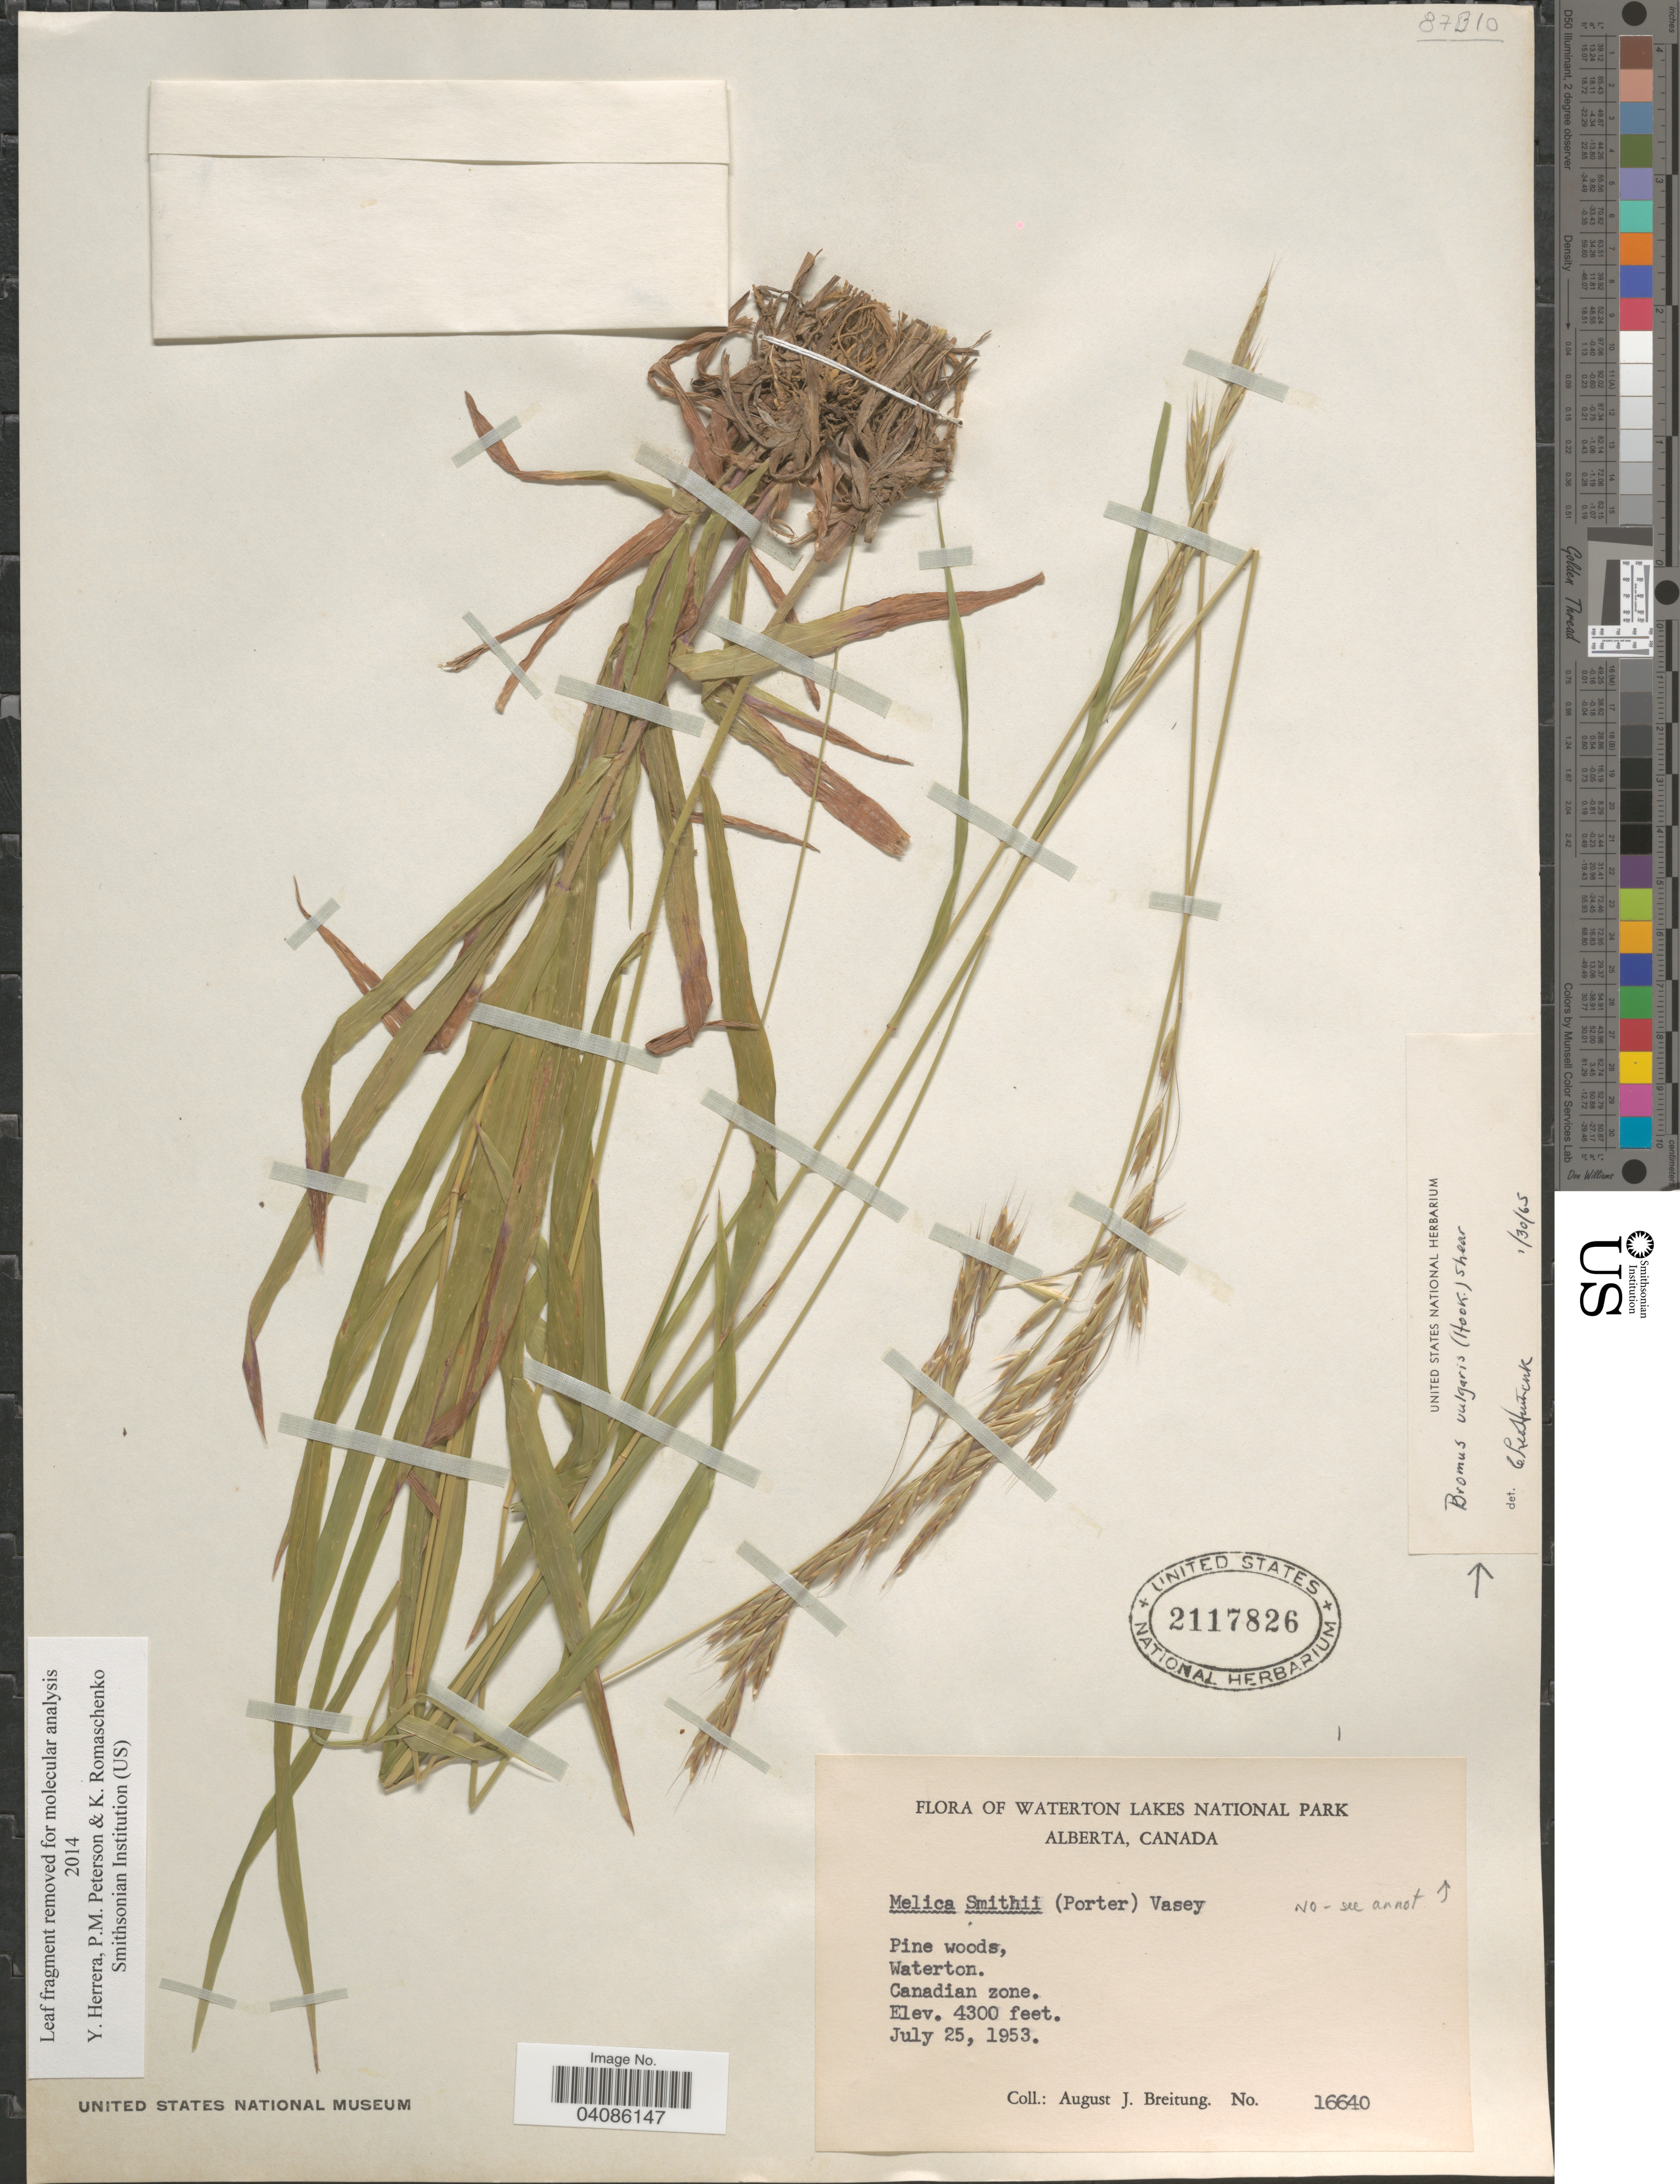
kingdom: Plantae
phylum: Tracheophyta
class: Liliopsida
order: Poales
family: Poaceae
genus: Bromus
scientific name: Bromus vulgaris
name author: (Hook.) Shear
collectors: A. Breitung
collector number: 16640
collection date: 1953-07-25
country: Canada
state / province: Alberta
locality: Waterton Lakes National Park. Pine woods, Waterton. Canadian zone.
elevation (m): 1311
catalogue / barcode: US 2117826